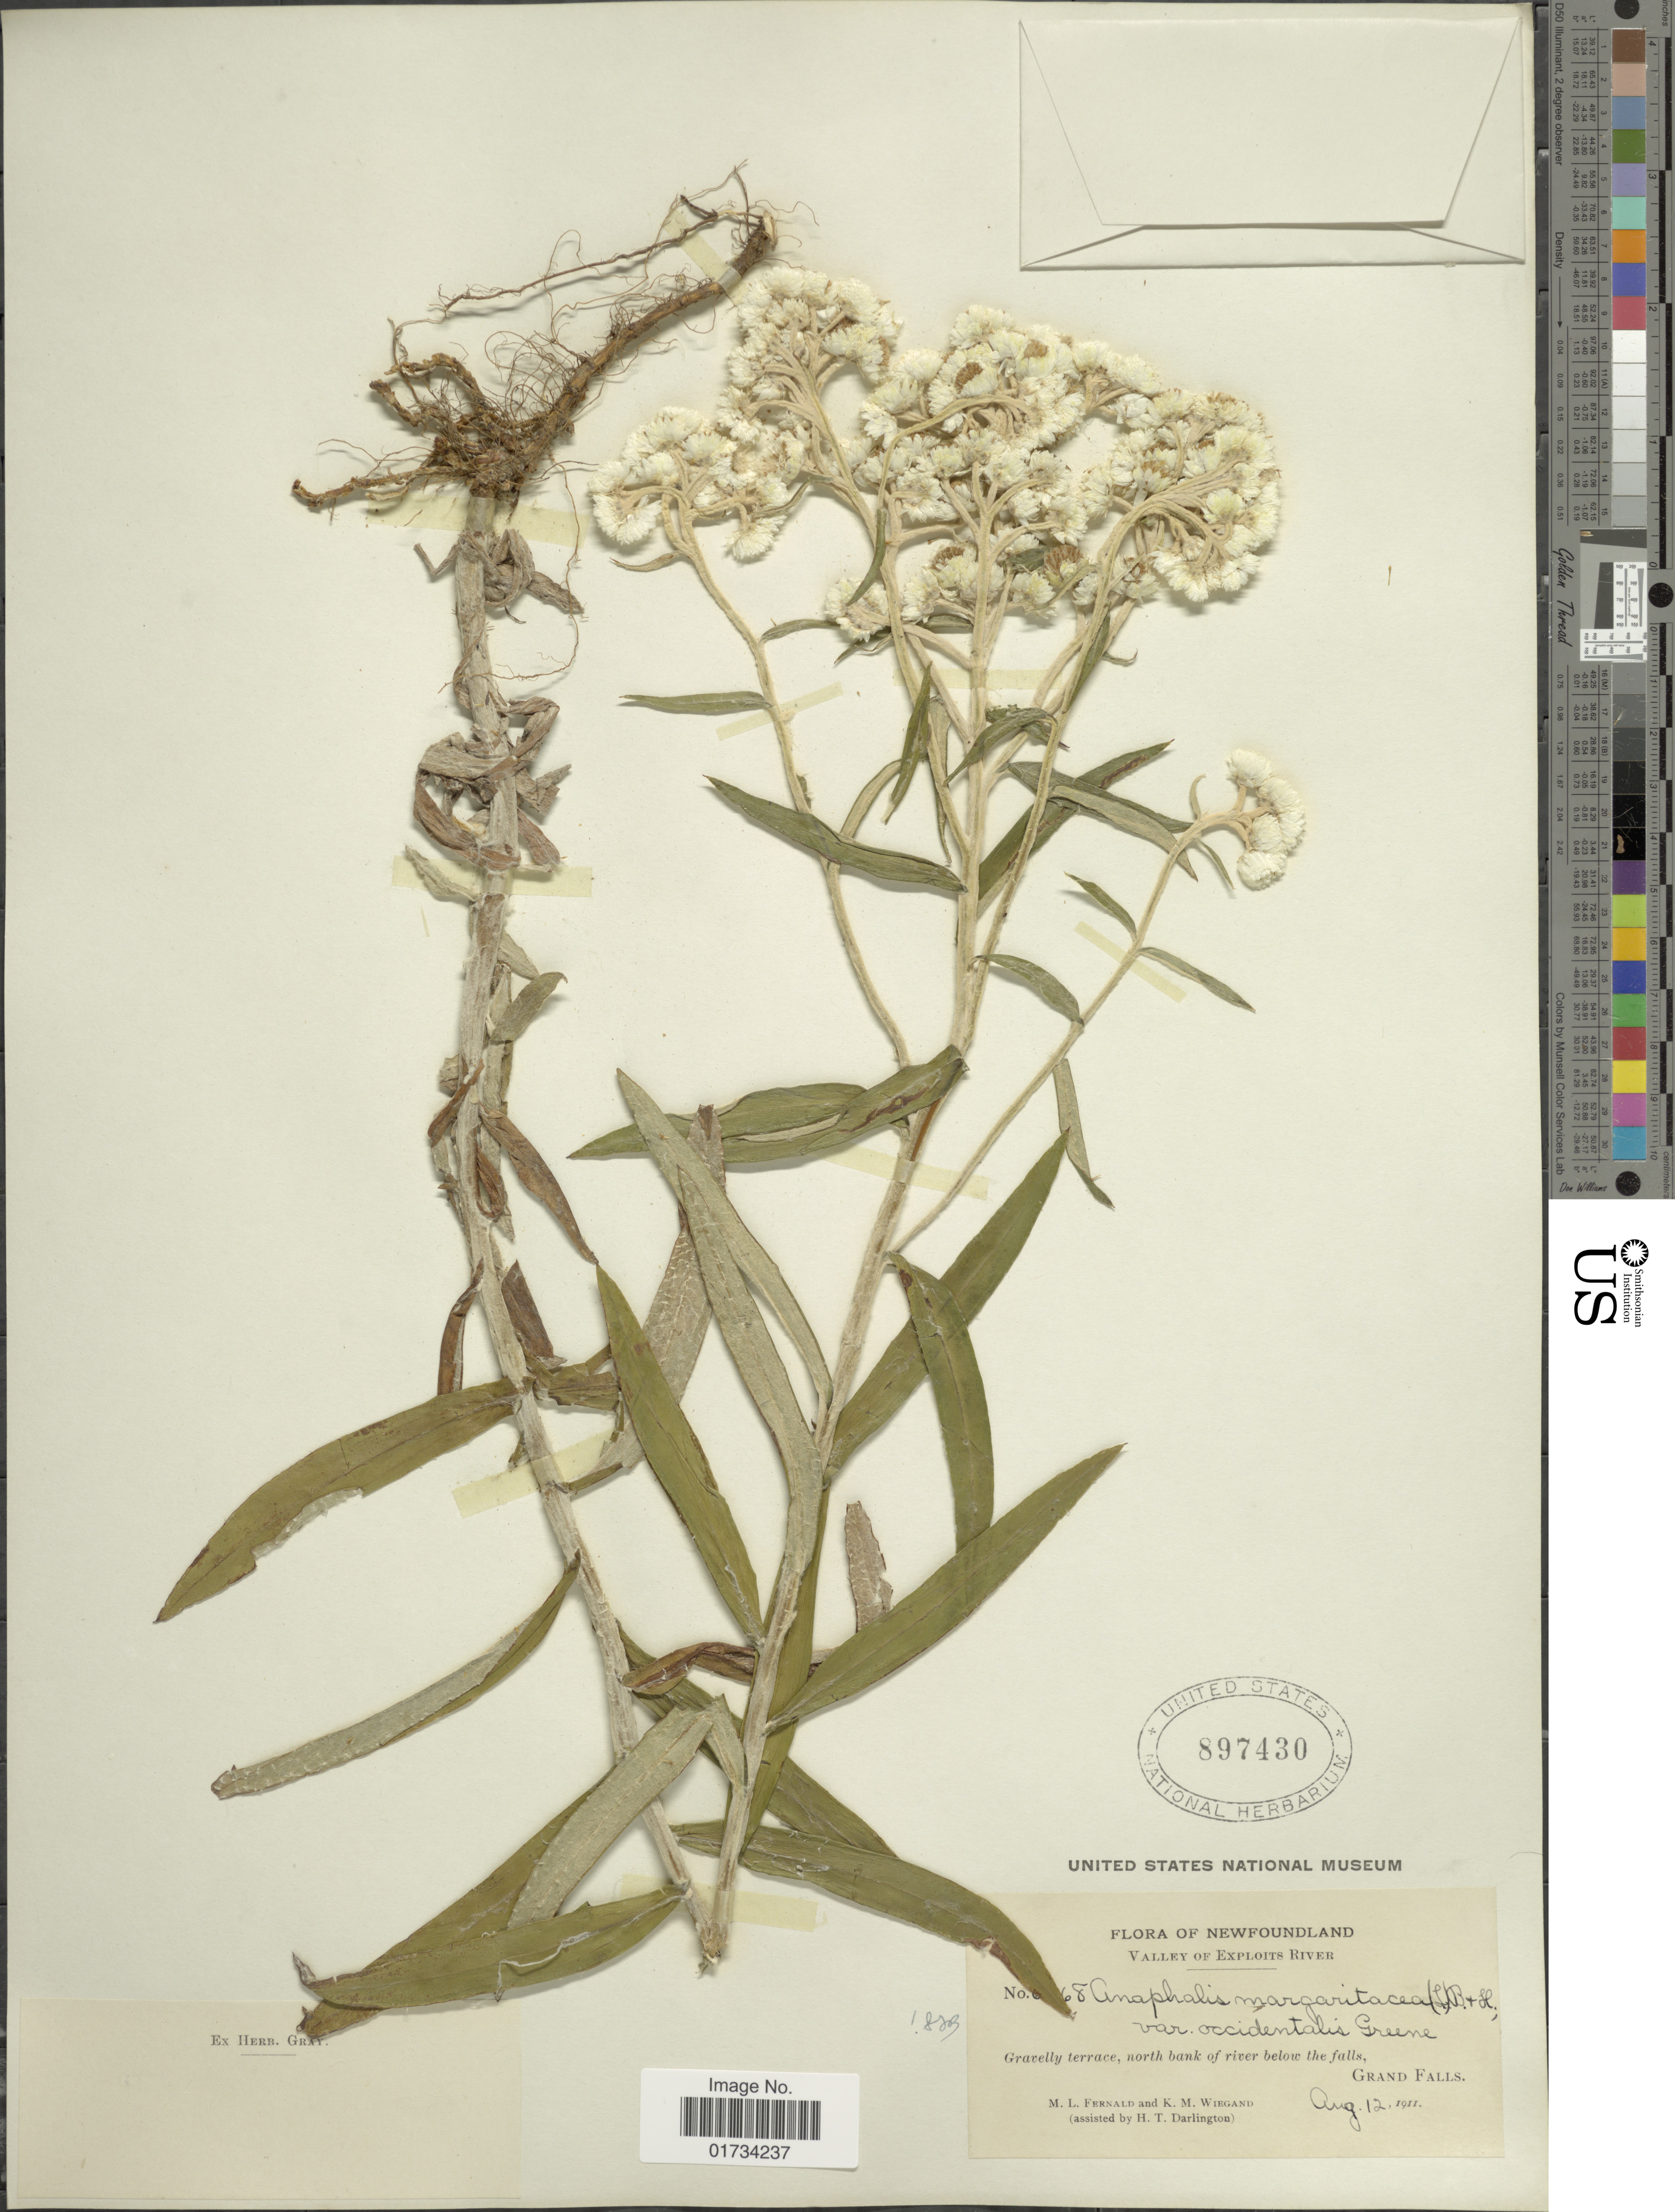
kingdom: Plantae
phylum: Tracheophyta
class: Magnoliopsida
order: Asterales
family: Asteraceae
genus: Anaphalis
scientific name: Anaphalis margaritacea var. occidentalis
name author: Greene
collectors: M. L. Fernald, K. M. Wiegand & H. Darlington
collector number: !68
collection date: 1911-08-12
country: Canada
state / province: Newfoundland and Labrador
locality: Valley of Exploits River, gravelly terrace, north of river below the falls, Grand Falls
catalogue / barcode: US 897430